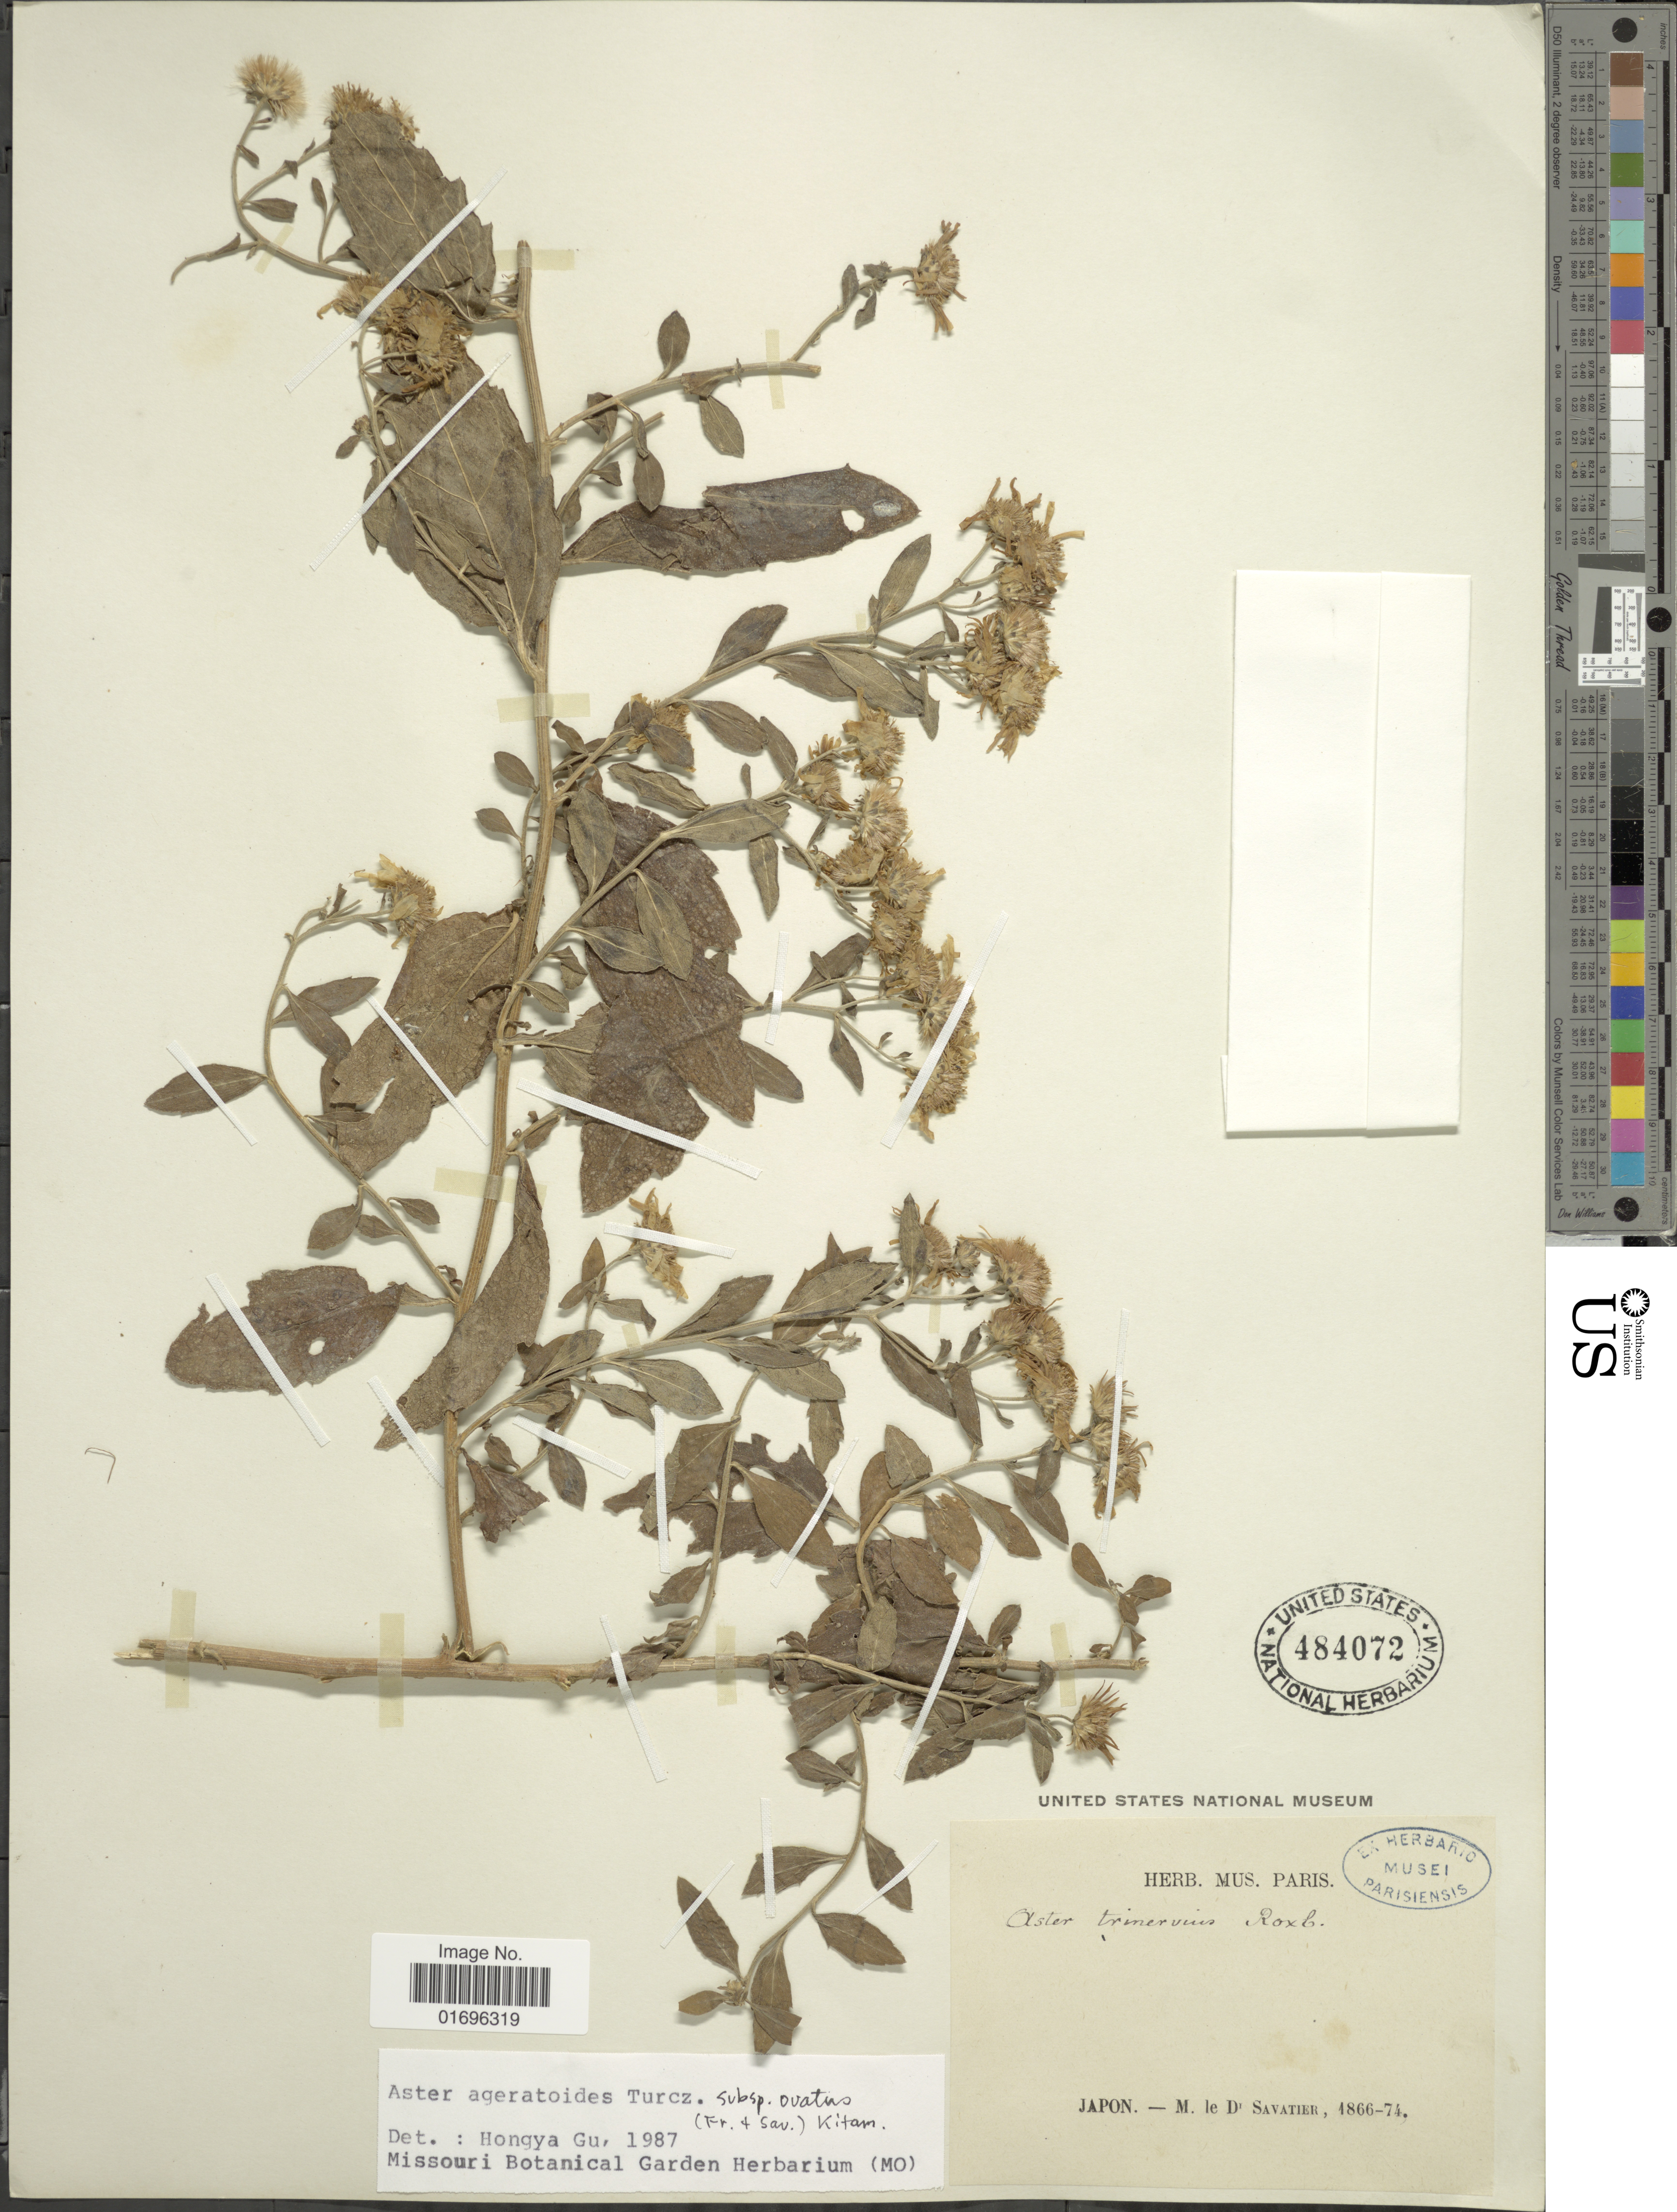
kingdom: Plantae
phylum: Tracheophyta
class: Magnoliopsida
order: Asterales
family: Asteraceae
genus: Aster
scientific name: Aster ageratoides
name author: Turcz.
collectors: M. Savatier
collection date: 1866/1874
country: Japan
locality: Japon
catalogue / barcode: US 484072